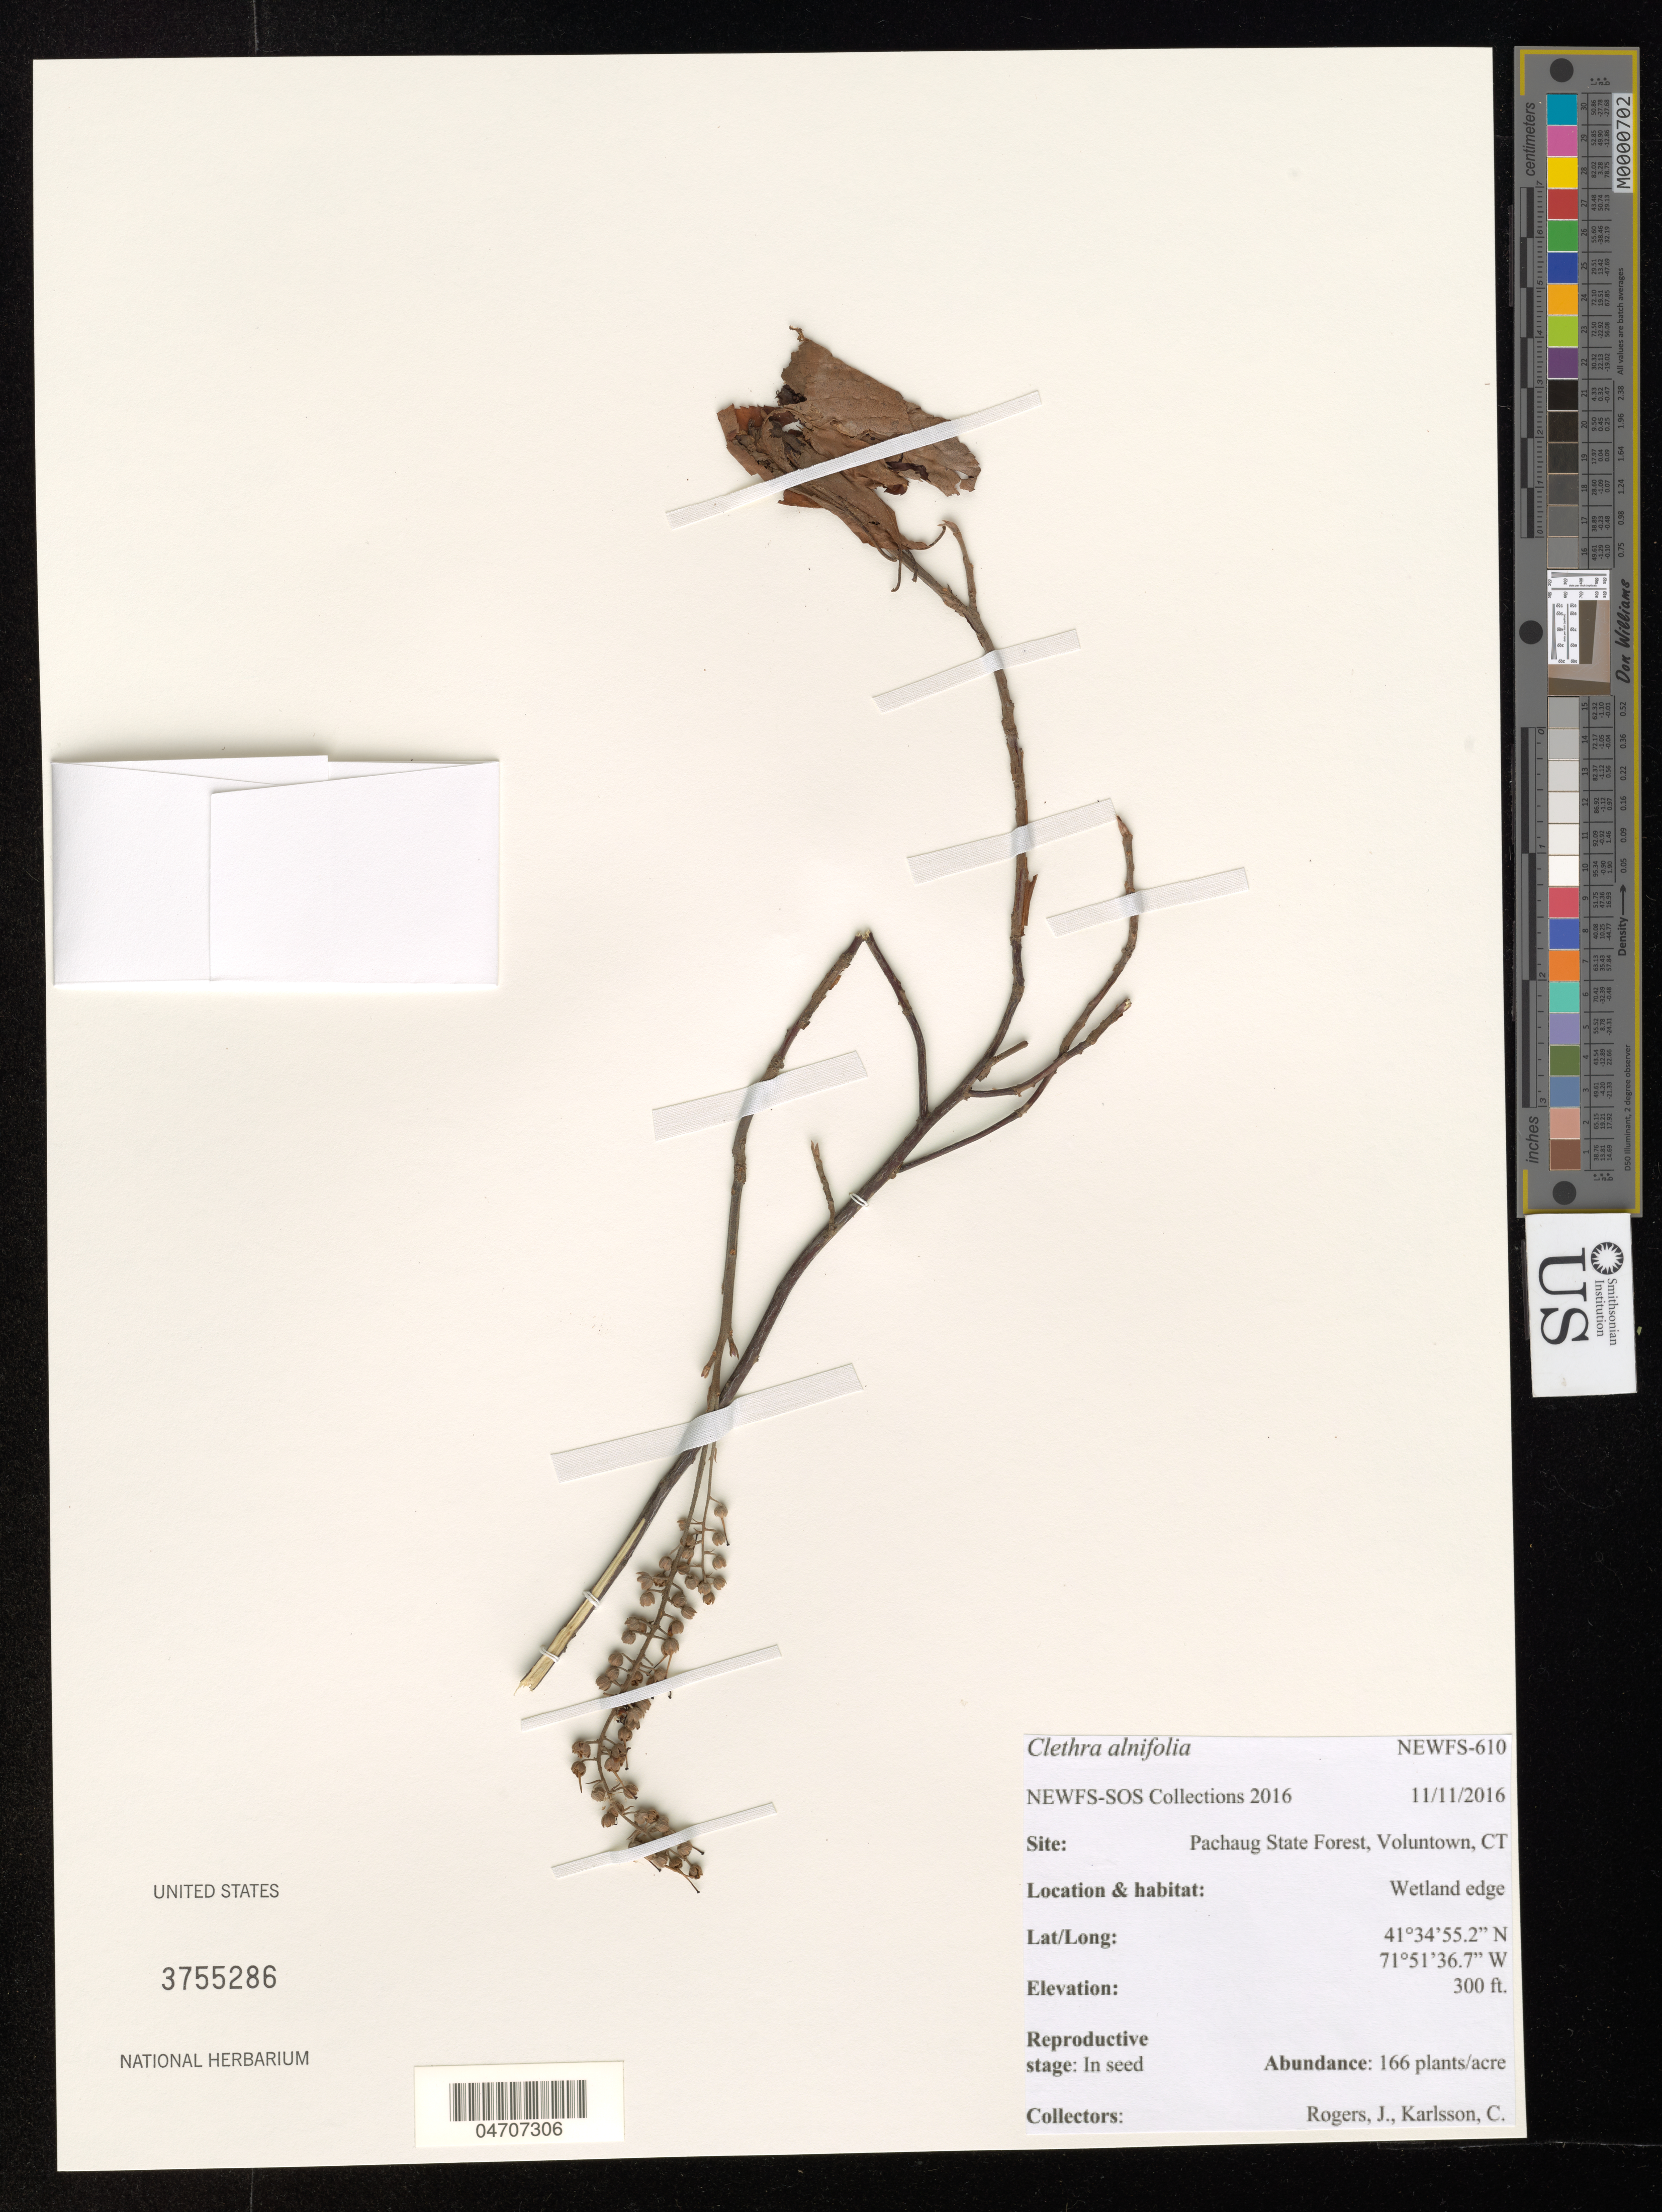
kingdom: Plantae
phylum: Tracheophyta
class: Magnoliopsida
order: Ericales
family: Clethraceae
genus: Clethra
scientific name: Clethra alnifolia sensu Blanco non L.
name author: (L.) Blanco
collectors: J. Rogers & C. Karlsson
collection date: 2016-11-11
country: United States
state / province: Connecticut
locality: Site: Pachaug State Forest, Voluntown, CT. Roadside.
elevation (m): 91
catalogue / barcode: US 3755286